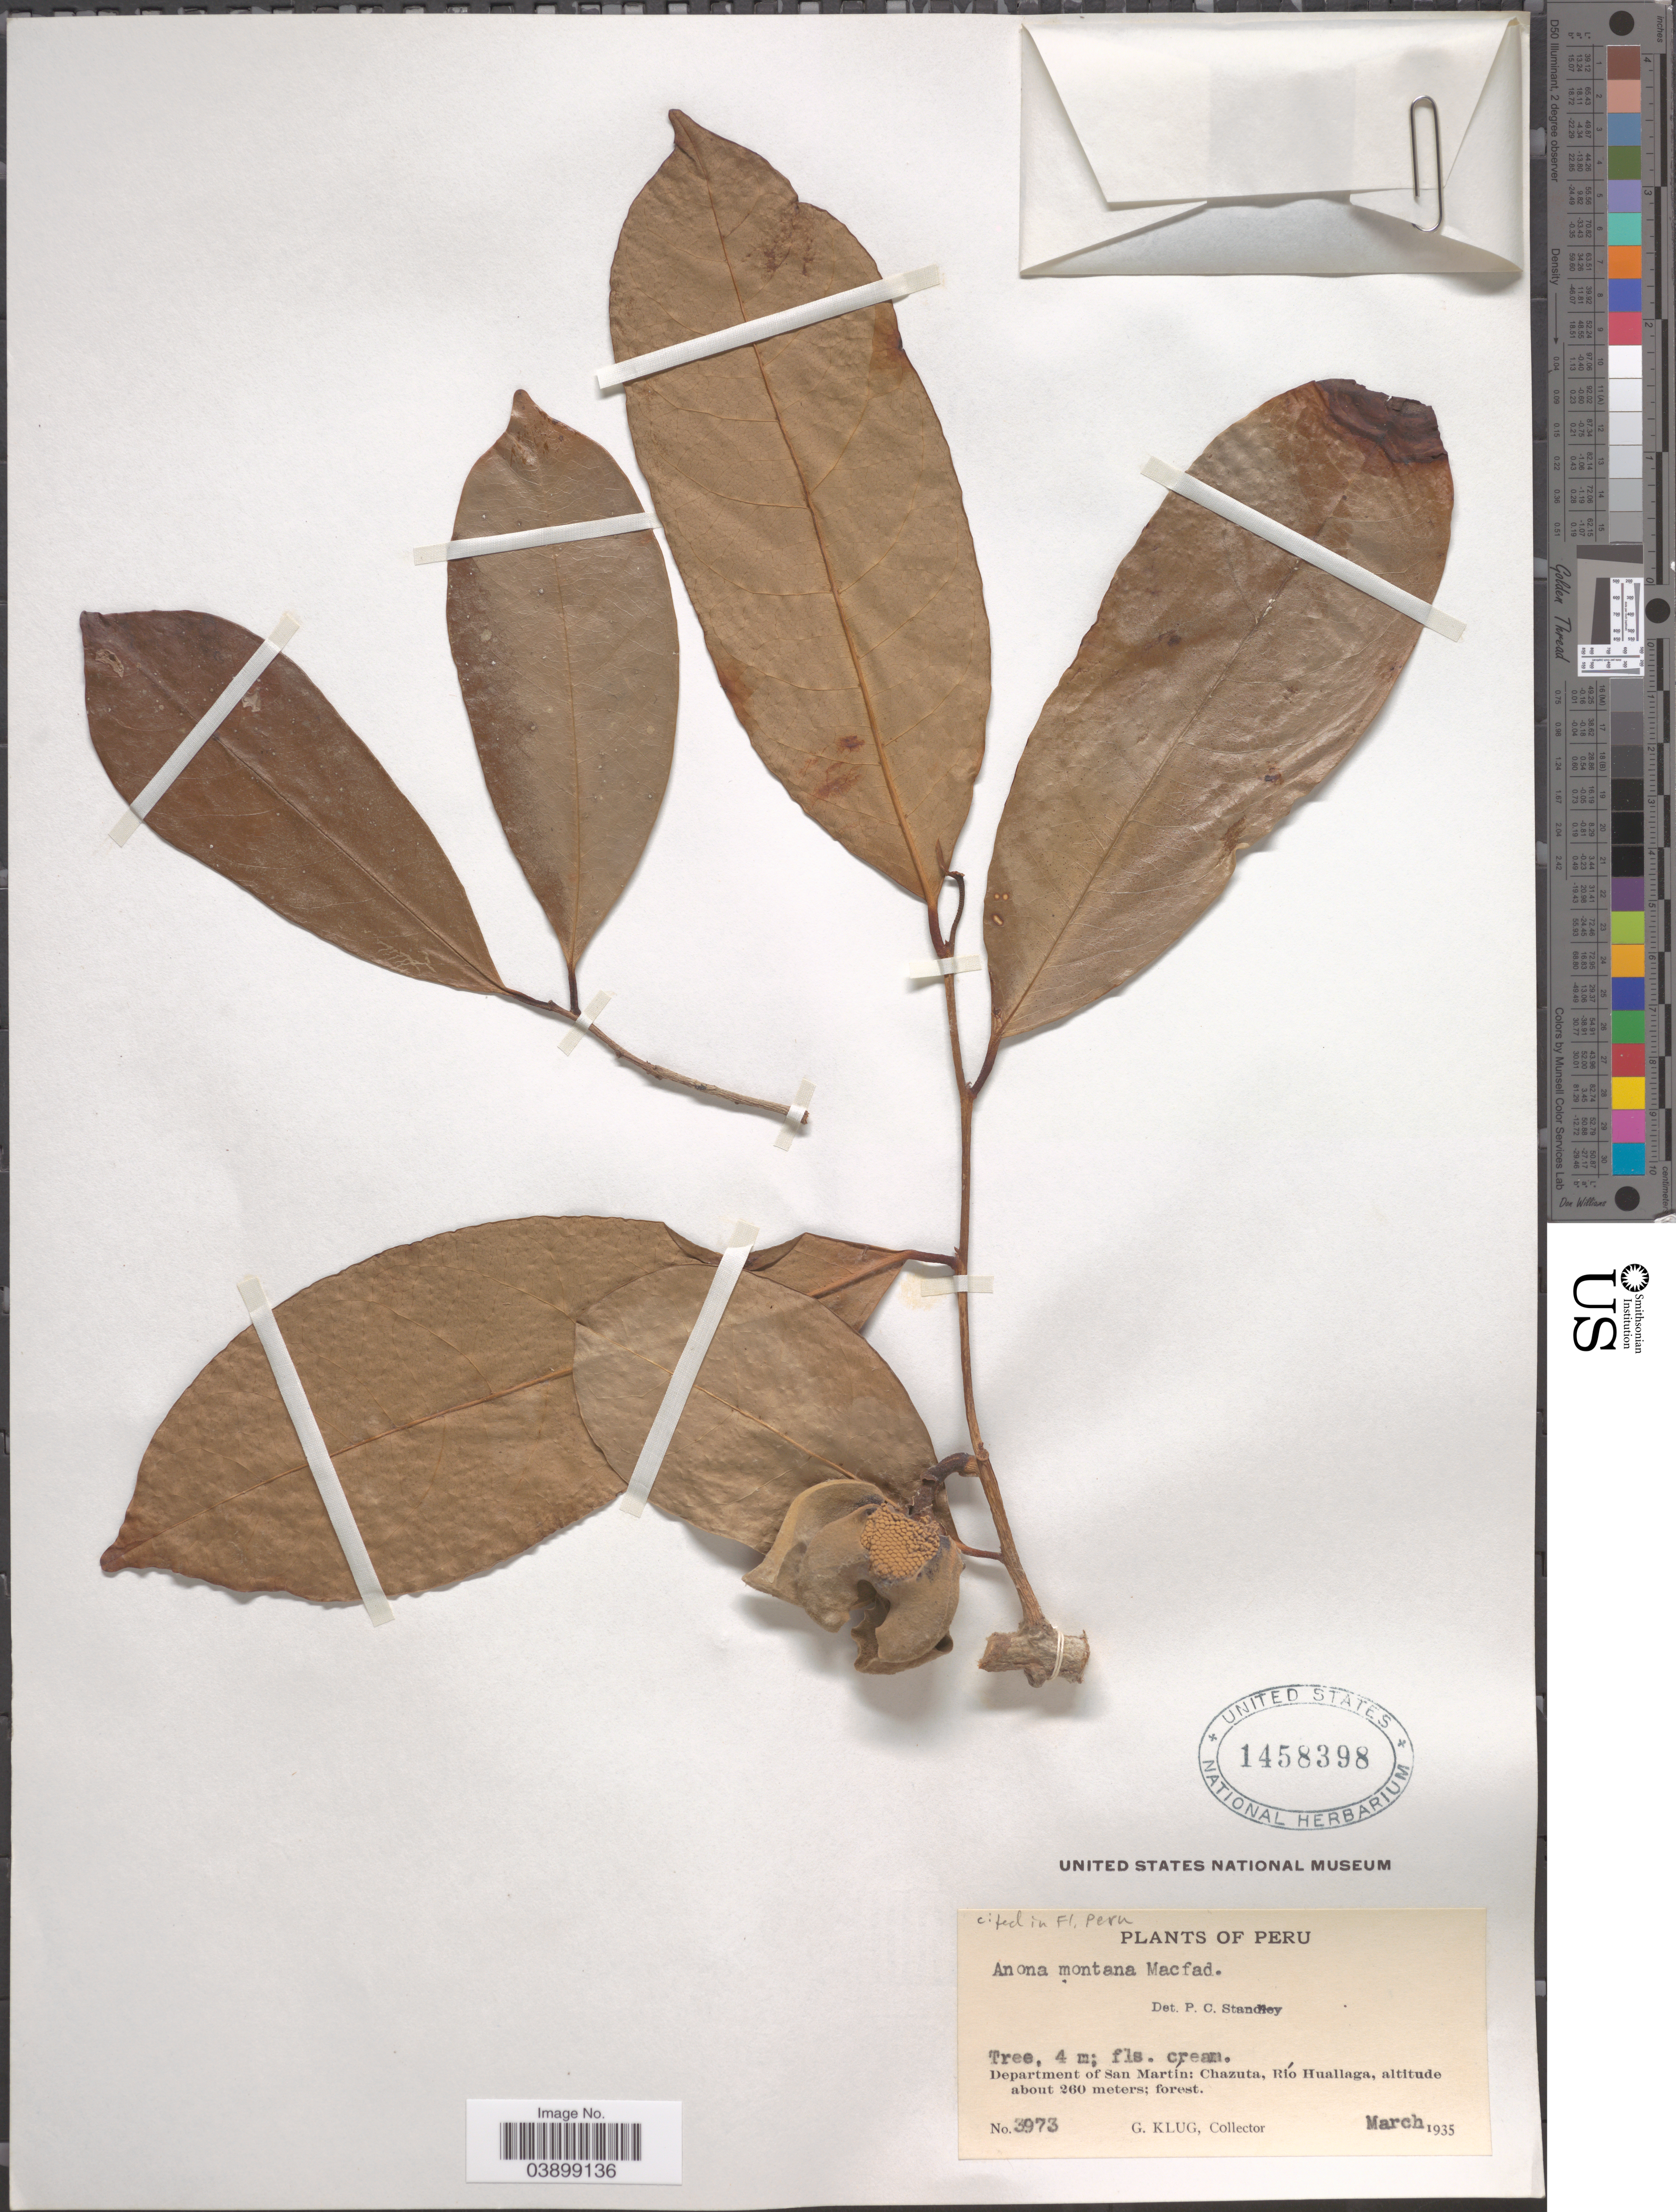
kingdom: Plantae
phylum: Tracheophyta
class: Magnoliopsida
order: Magnoliales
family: Annonaceae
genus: Annona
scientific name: Annona montana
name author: Macfad.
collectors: G. Klug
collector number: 3973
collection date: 1935-03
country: Peru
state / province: San Martín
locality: Department of San Martín: Chazuta, Río Huallaga.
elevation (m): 260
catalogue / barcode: US 1458398